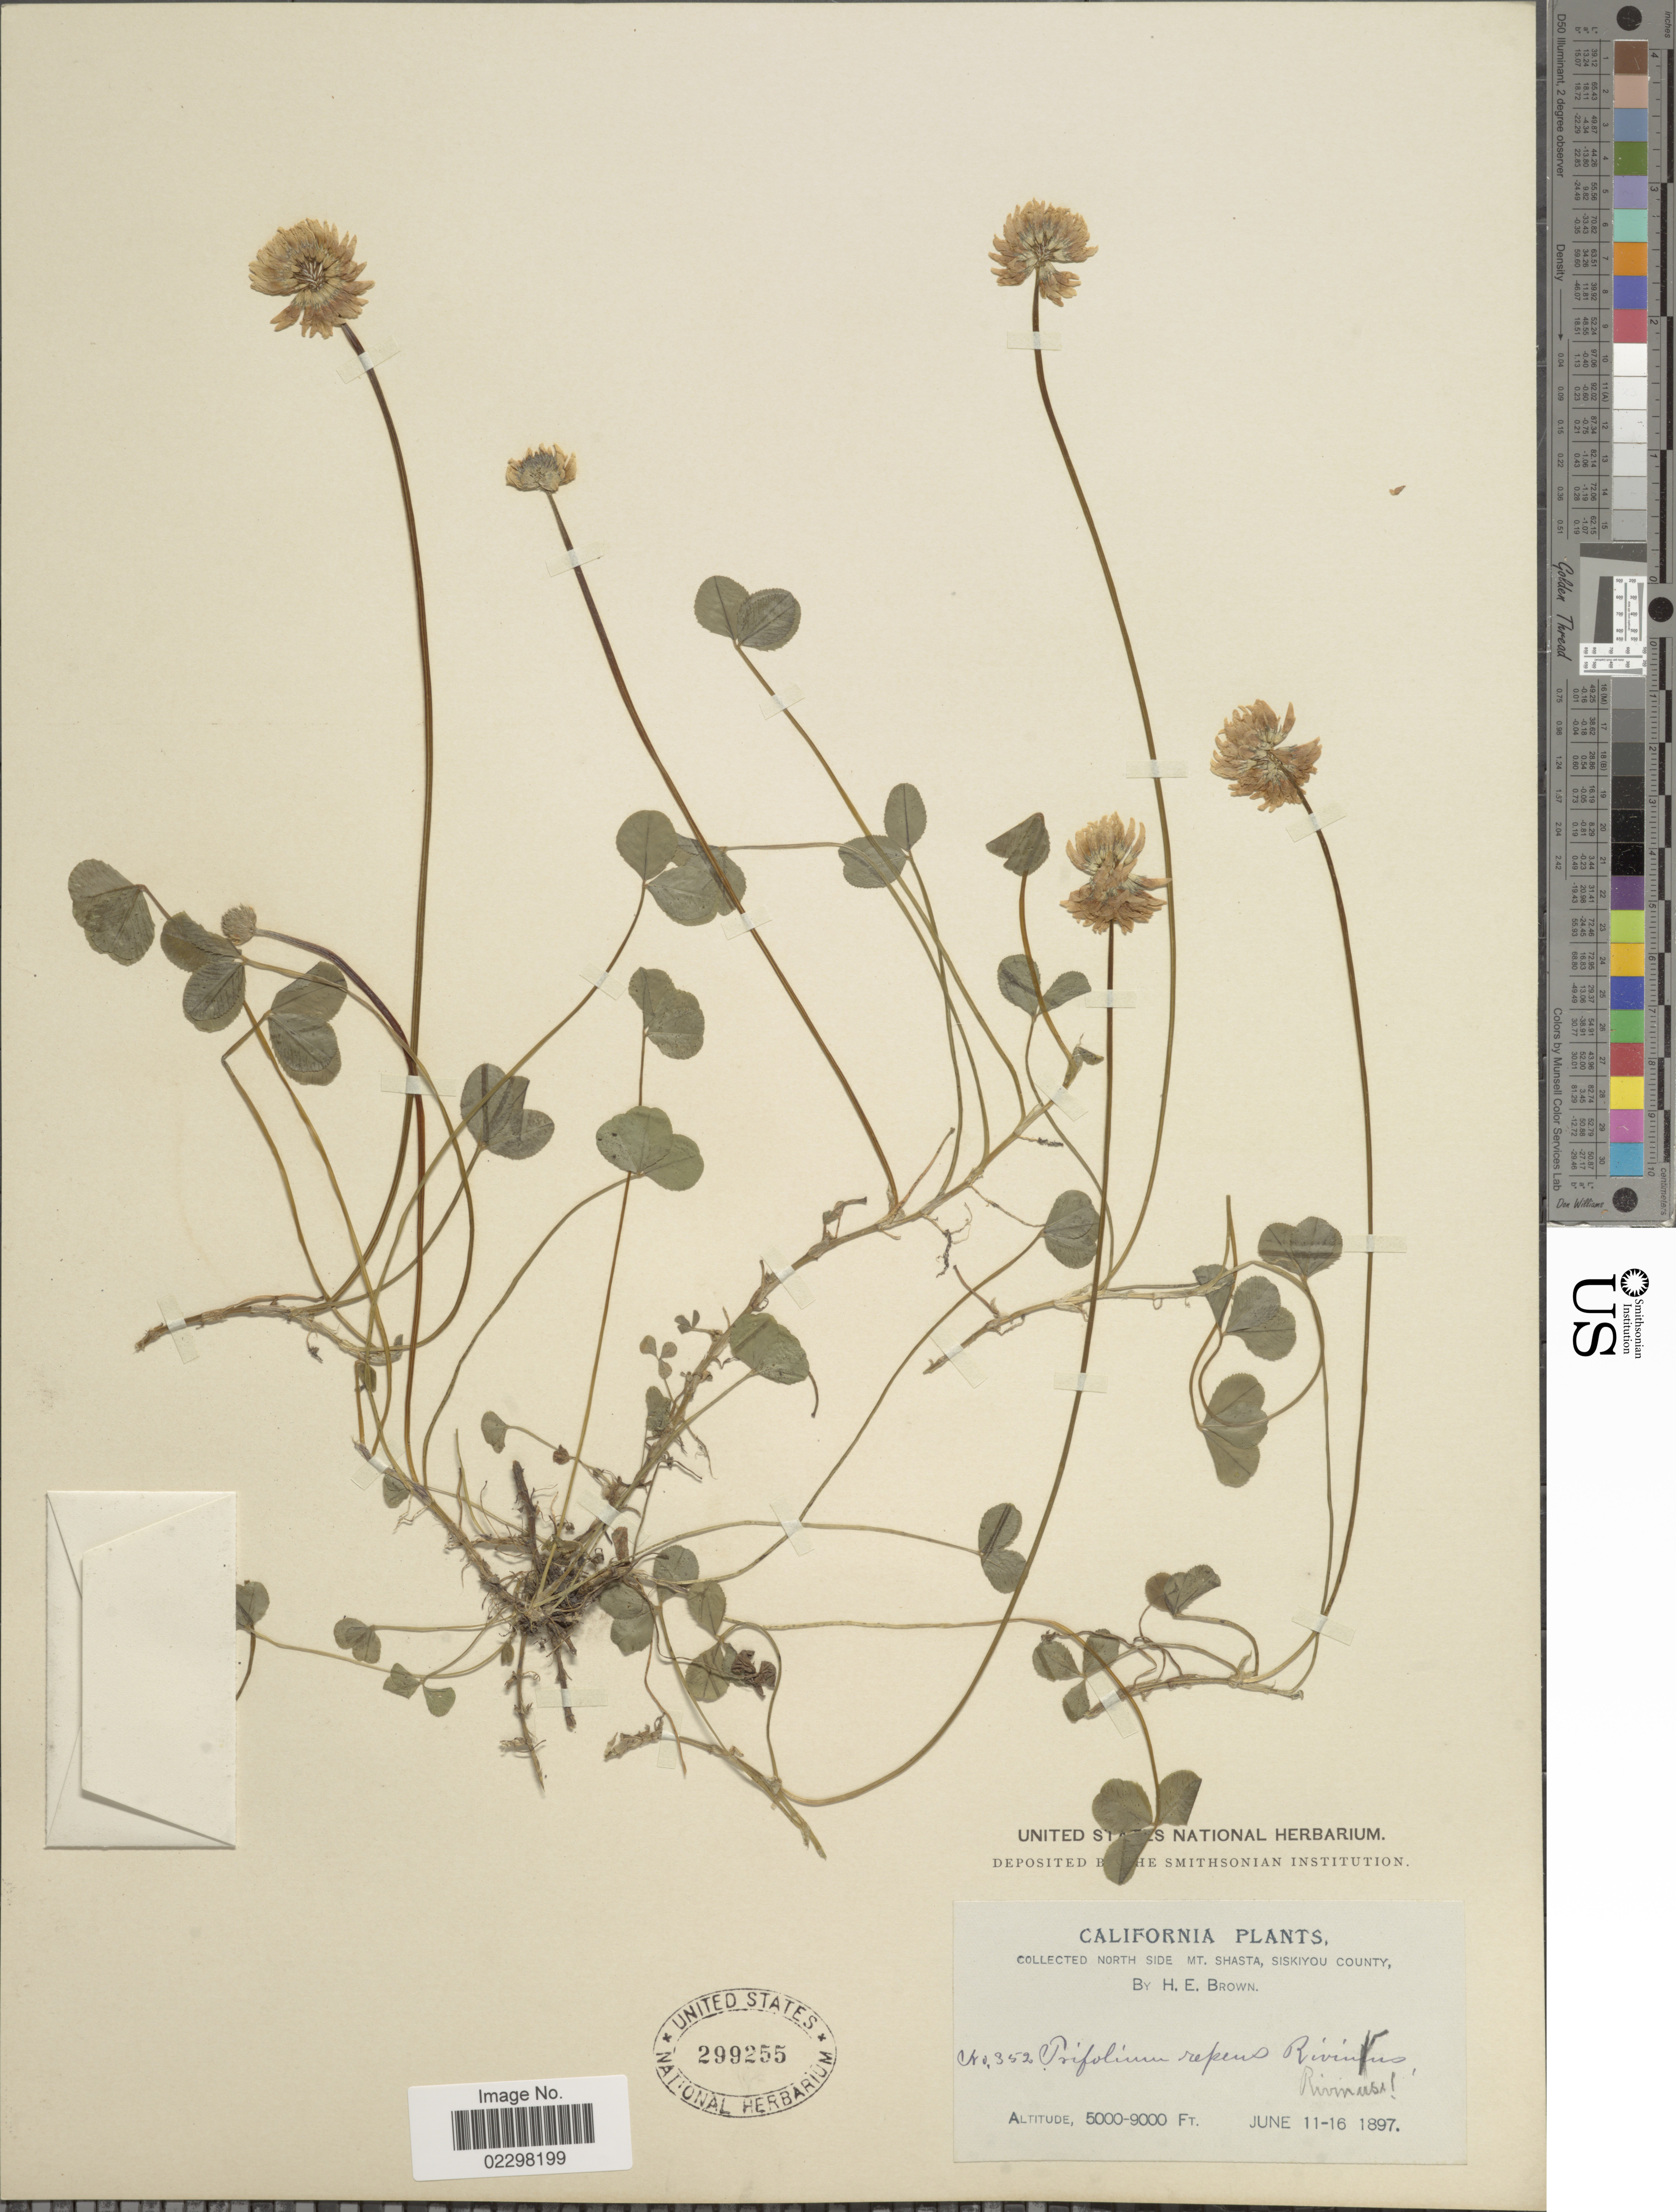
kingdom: Plantae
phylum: Tracheophyta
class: Magnoliopsida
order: Fabales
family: Fabaceae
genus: Trifolium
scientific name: Trifolium repens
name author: L.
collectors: H. E. Brown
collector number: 352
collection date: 1897-06-11/1897-06-16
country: United States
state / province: California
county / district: Siskiyou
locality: North side Mt. Shasta, Siskiyou County.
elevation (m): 1524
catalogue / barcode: US 299255